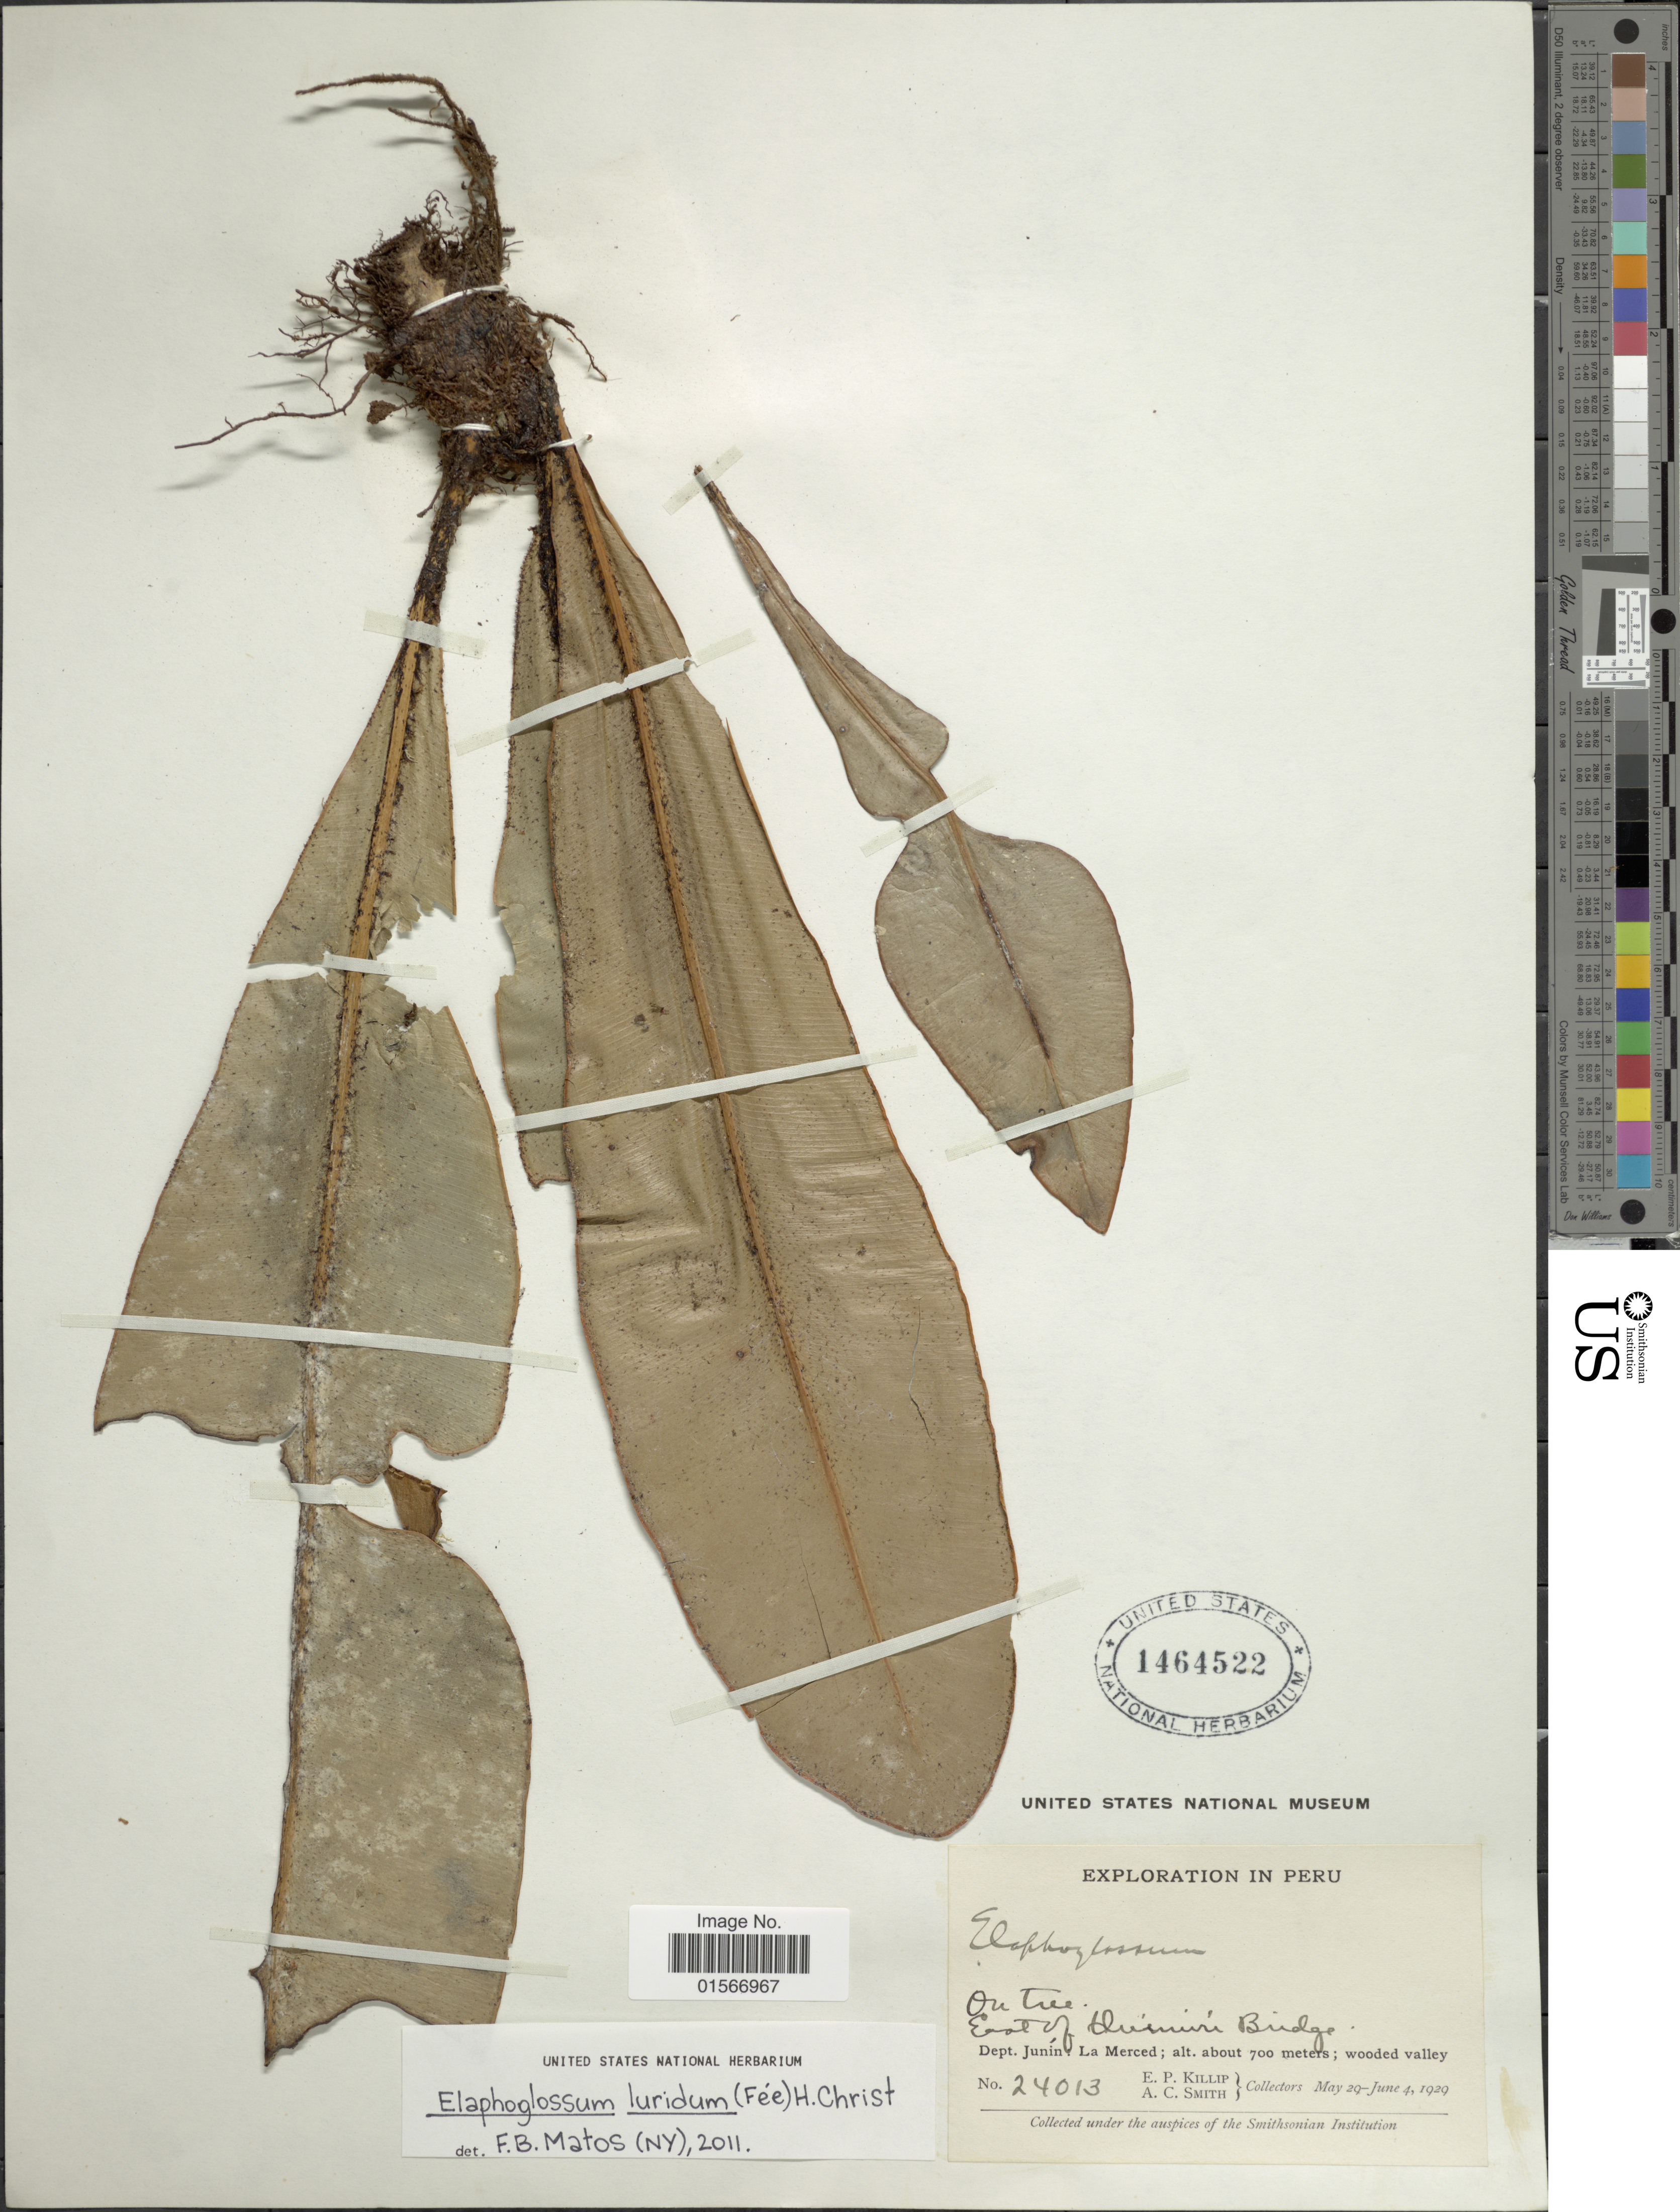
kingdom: Plantae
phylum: Tracheophyta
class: Polypodiopsida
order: Polypodiales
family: Dryopteridaceae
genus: Elaphoglossum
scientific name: Elaphoglossum luridum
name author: (Fée) Christ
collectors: E. P. Killip & A. C. Smith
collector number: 24013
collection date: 1929-05-29/1929-06-04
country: Peru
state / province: Junín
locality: East of Quimiri Bridge, La Merced; wooded valley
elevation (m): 700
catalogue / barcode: US 1464522